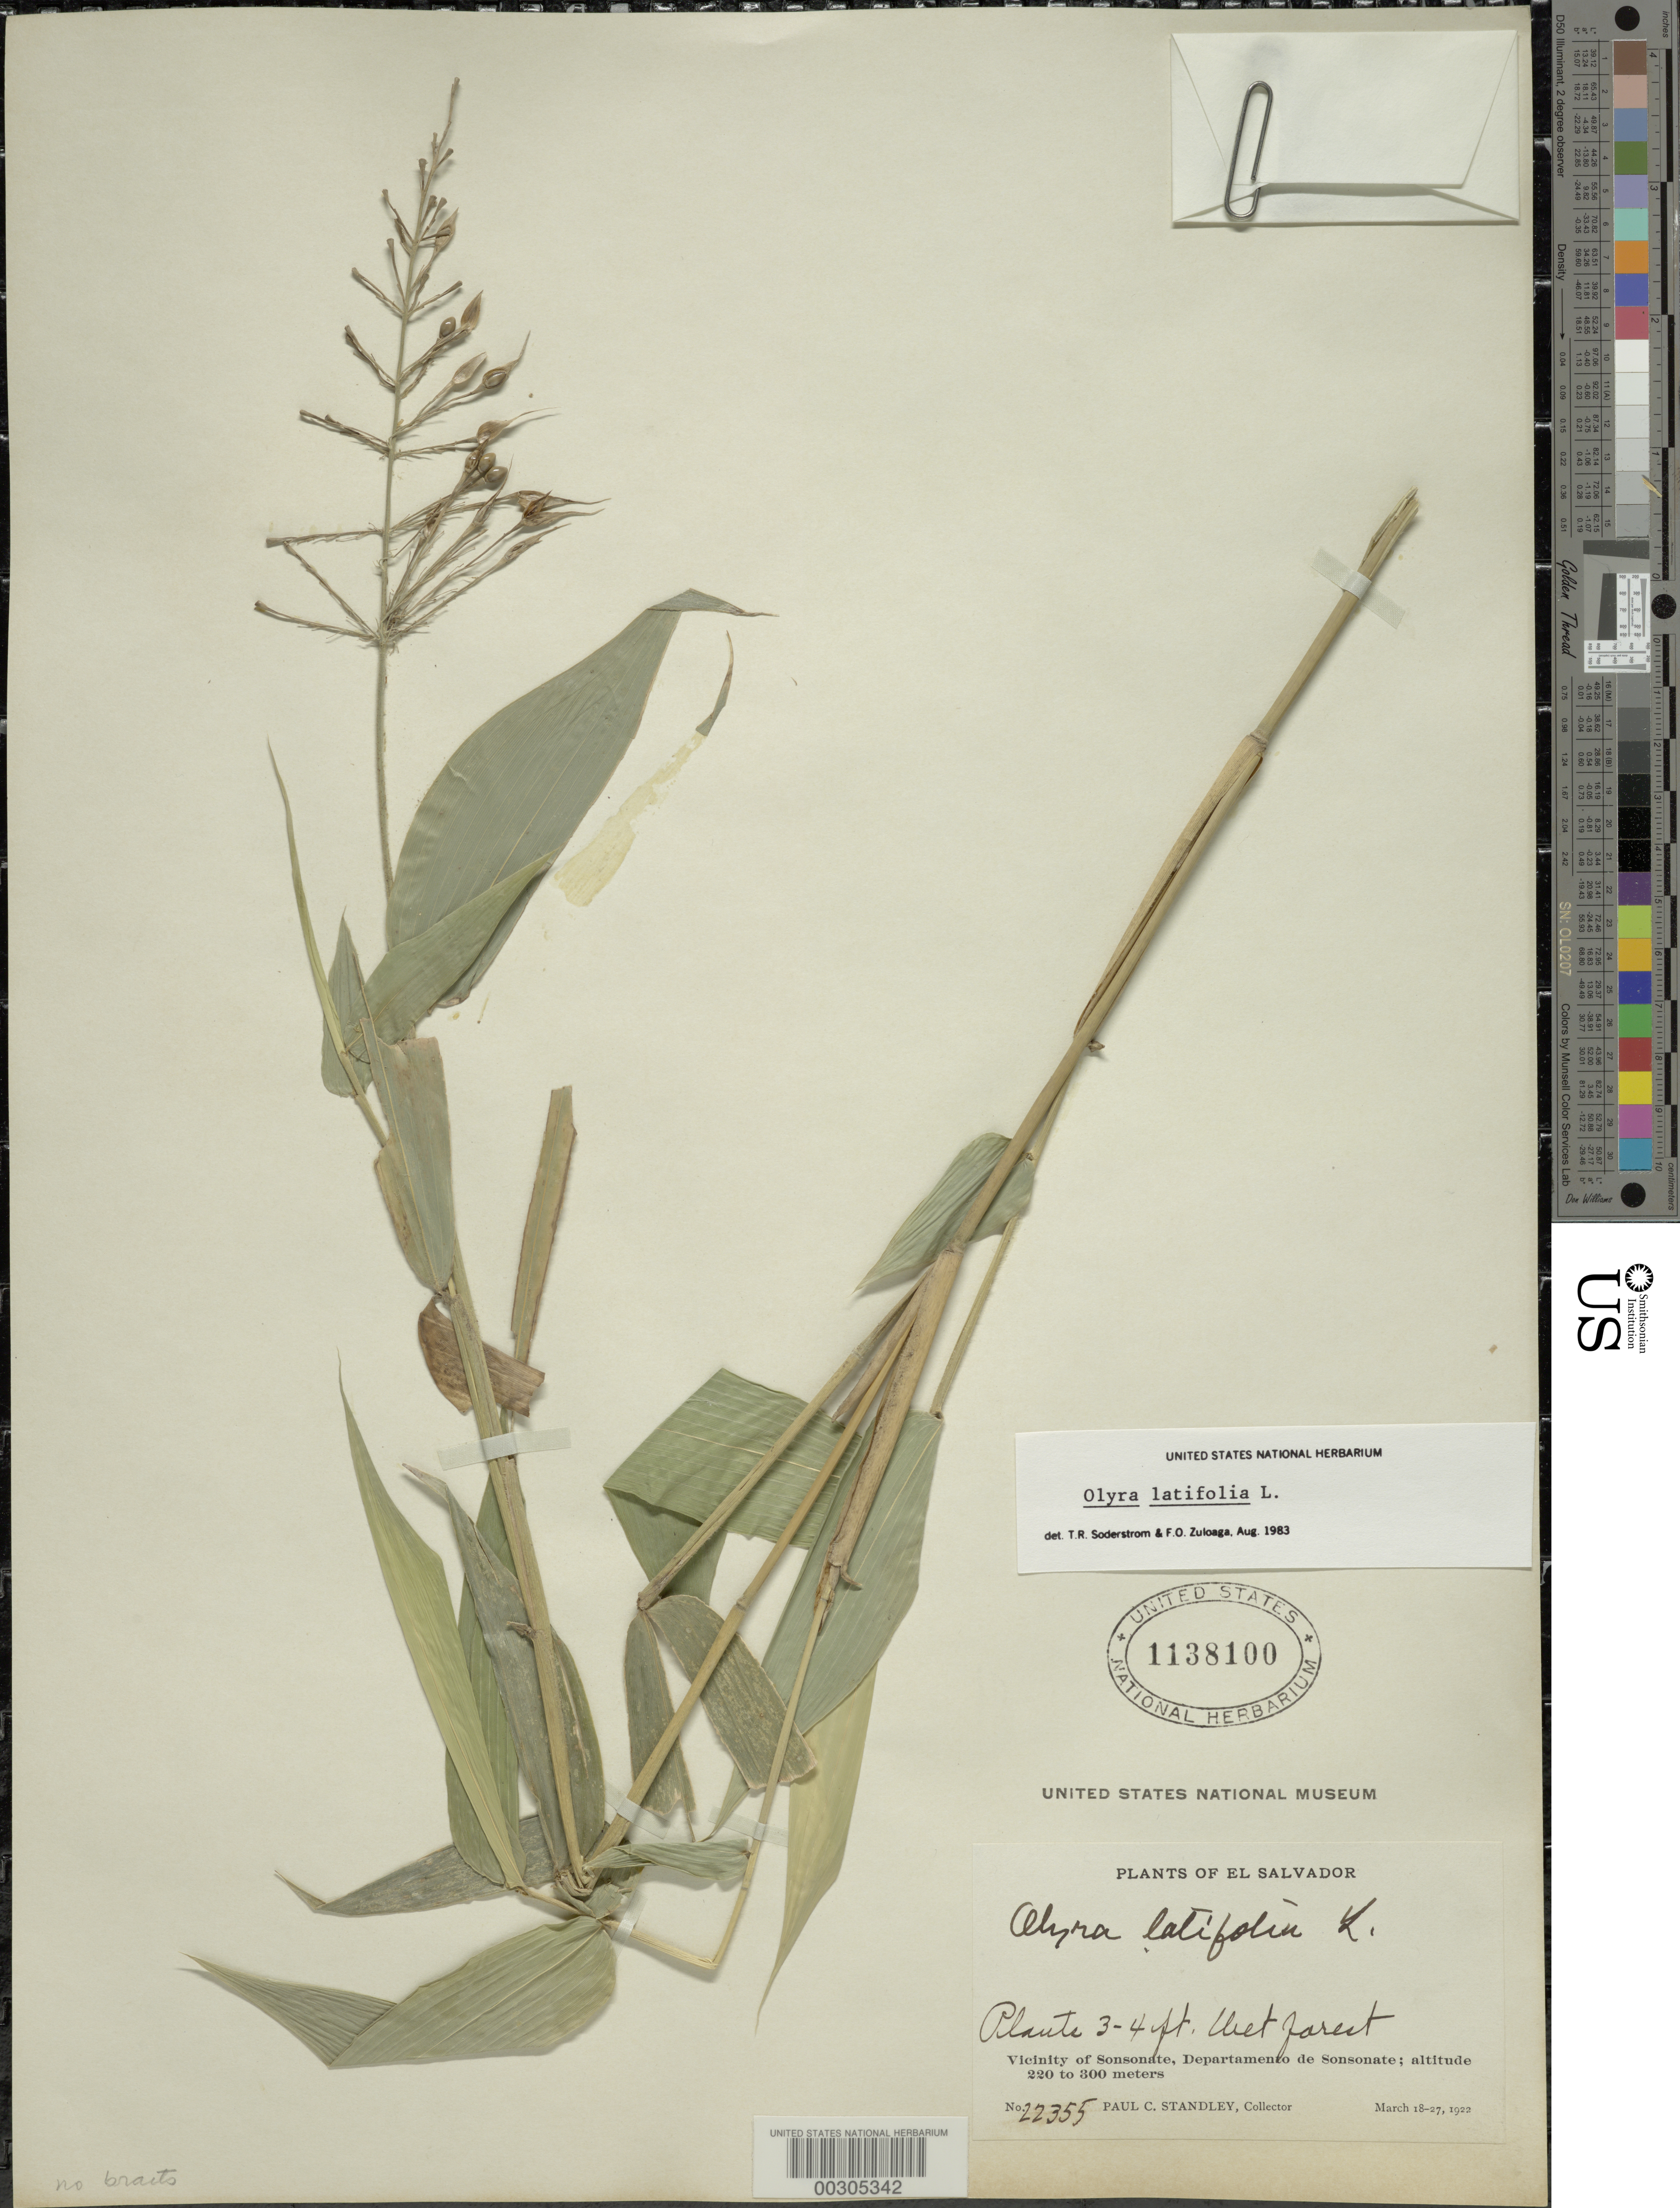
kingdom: Plantae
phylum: Tracheophyta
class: Liliopsida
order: Poales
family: Poaceae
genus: Olyra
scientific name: Olyra latifolia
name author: L.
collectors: P. C. Standley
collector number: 22355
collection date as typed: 18 Mar 1922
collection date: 1922-03-18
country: El Salvador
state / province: Sonsonate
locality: Sonsonate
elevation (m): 220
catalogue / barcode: US 1138100